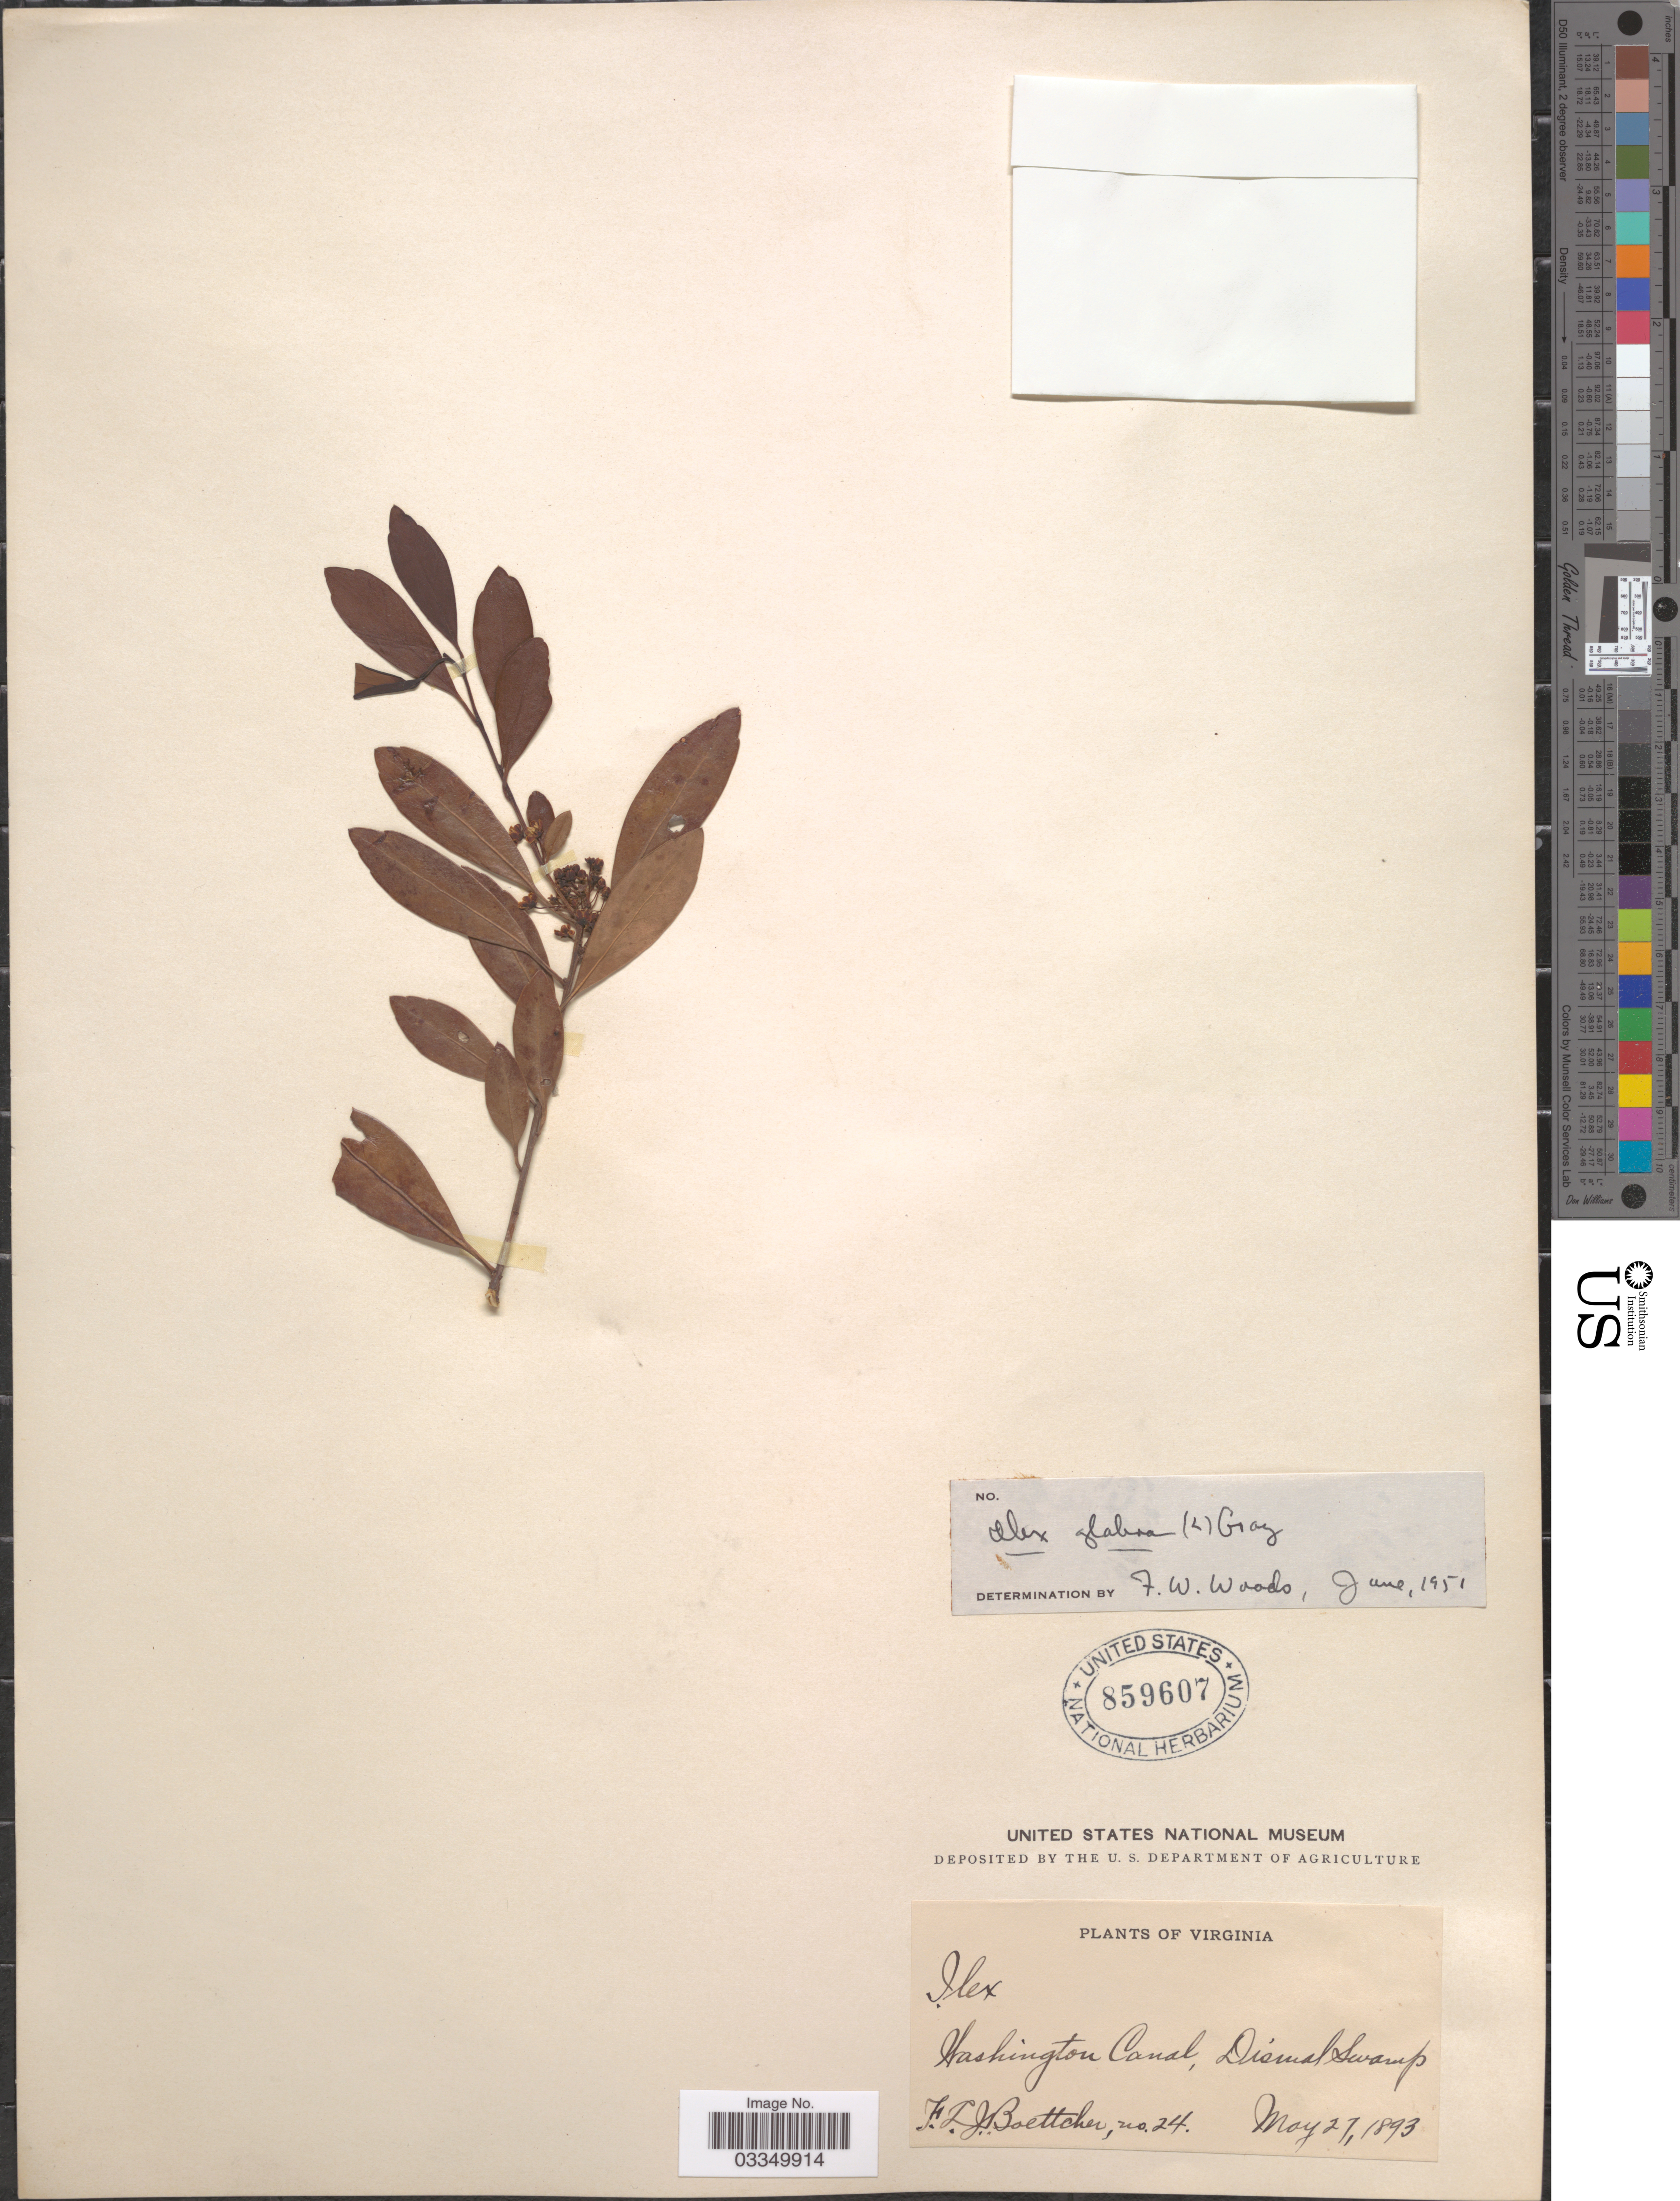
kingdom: Plantae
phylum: Tracheophyta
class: Magnoliopsida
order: Aquifoliales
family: Aquifoliaceae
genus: Ilex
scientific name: Ilex glabra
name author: (L.) A. Gray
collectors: F. Boettcher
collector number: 24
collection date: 1893-05-27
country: United States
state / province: Virginia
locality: Washington Canal, Dismal Swamp.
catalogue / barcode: US 859607